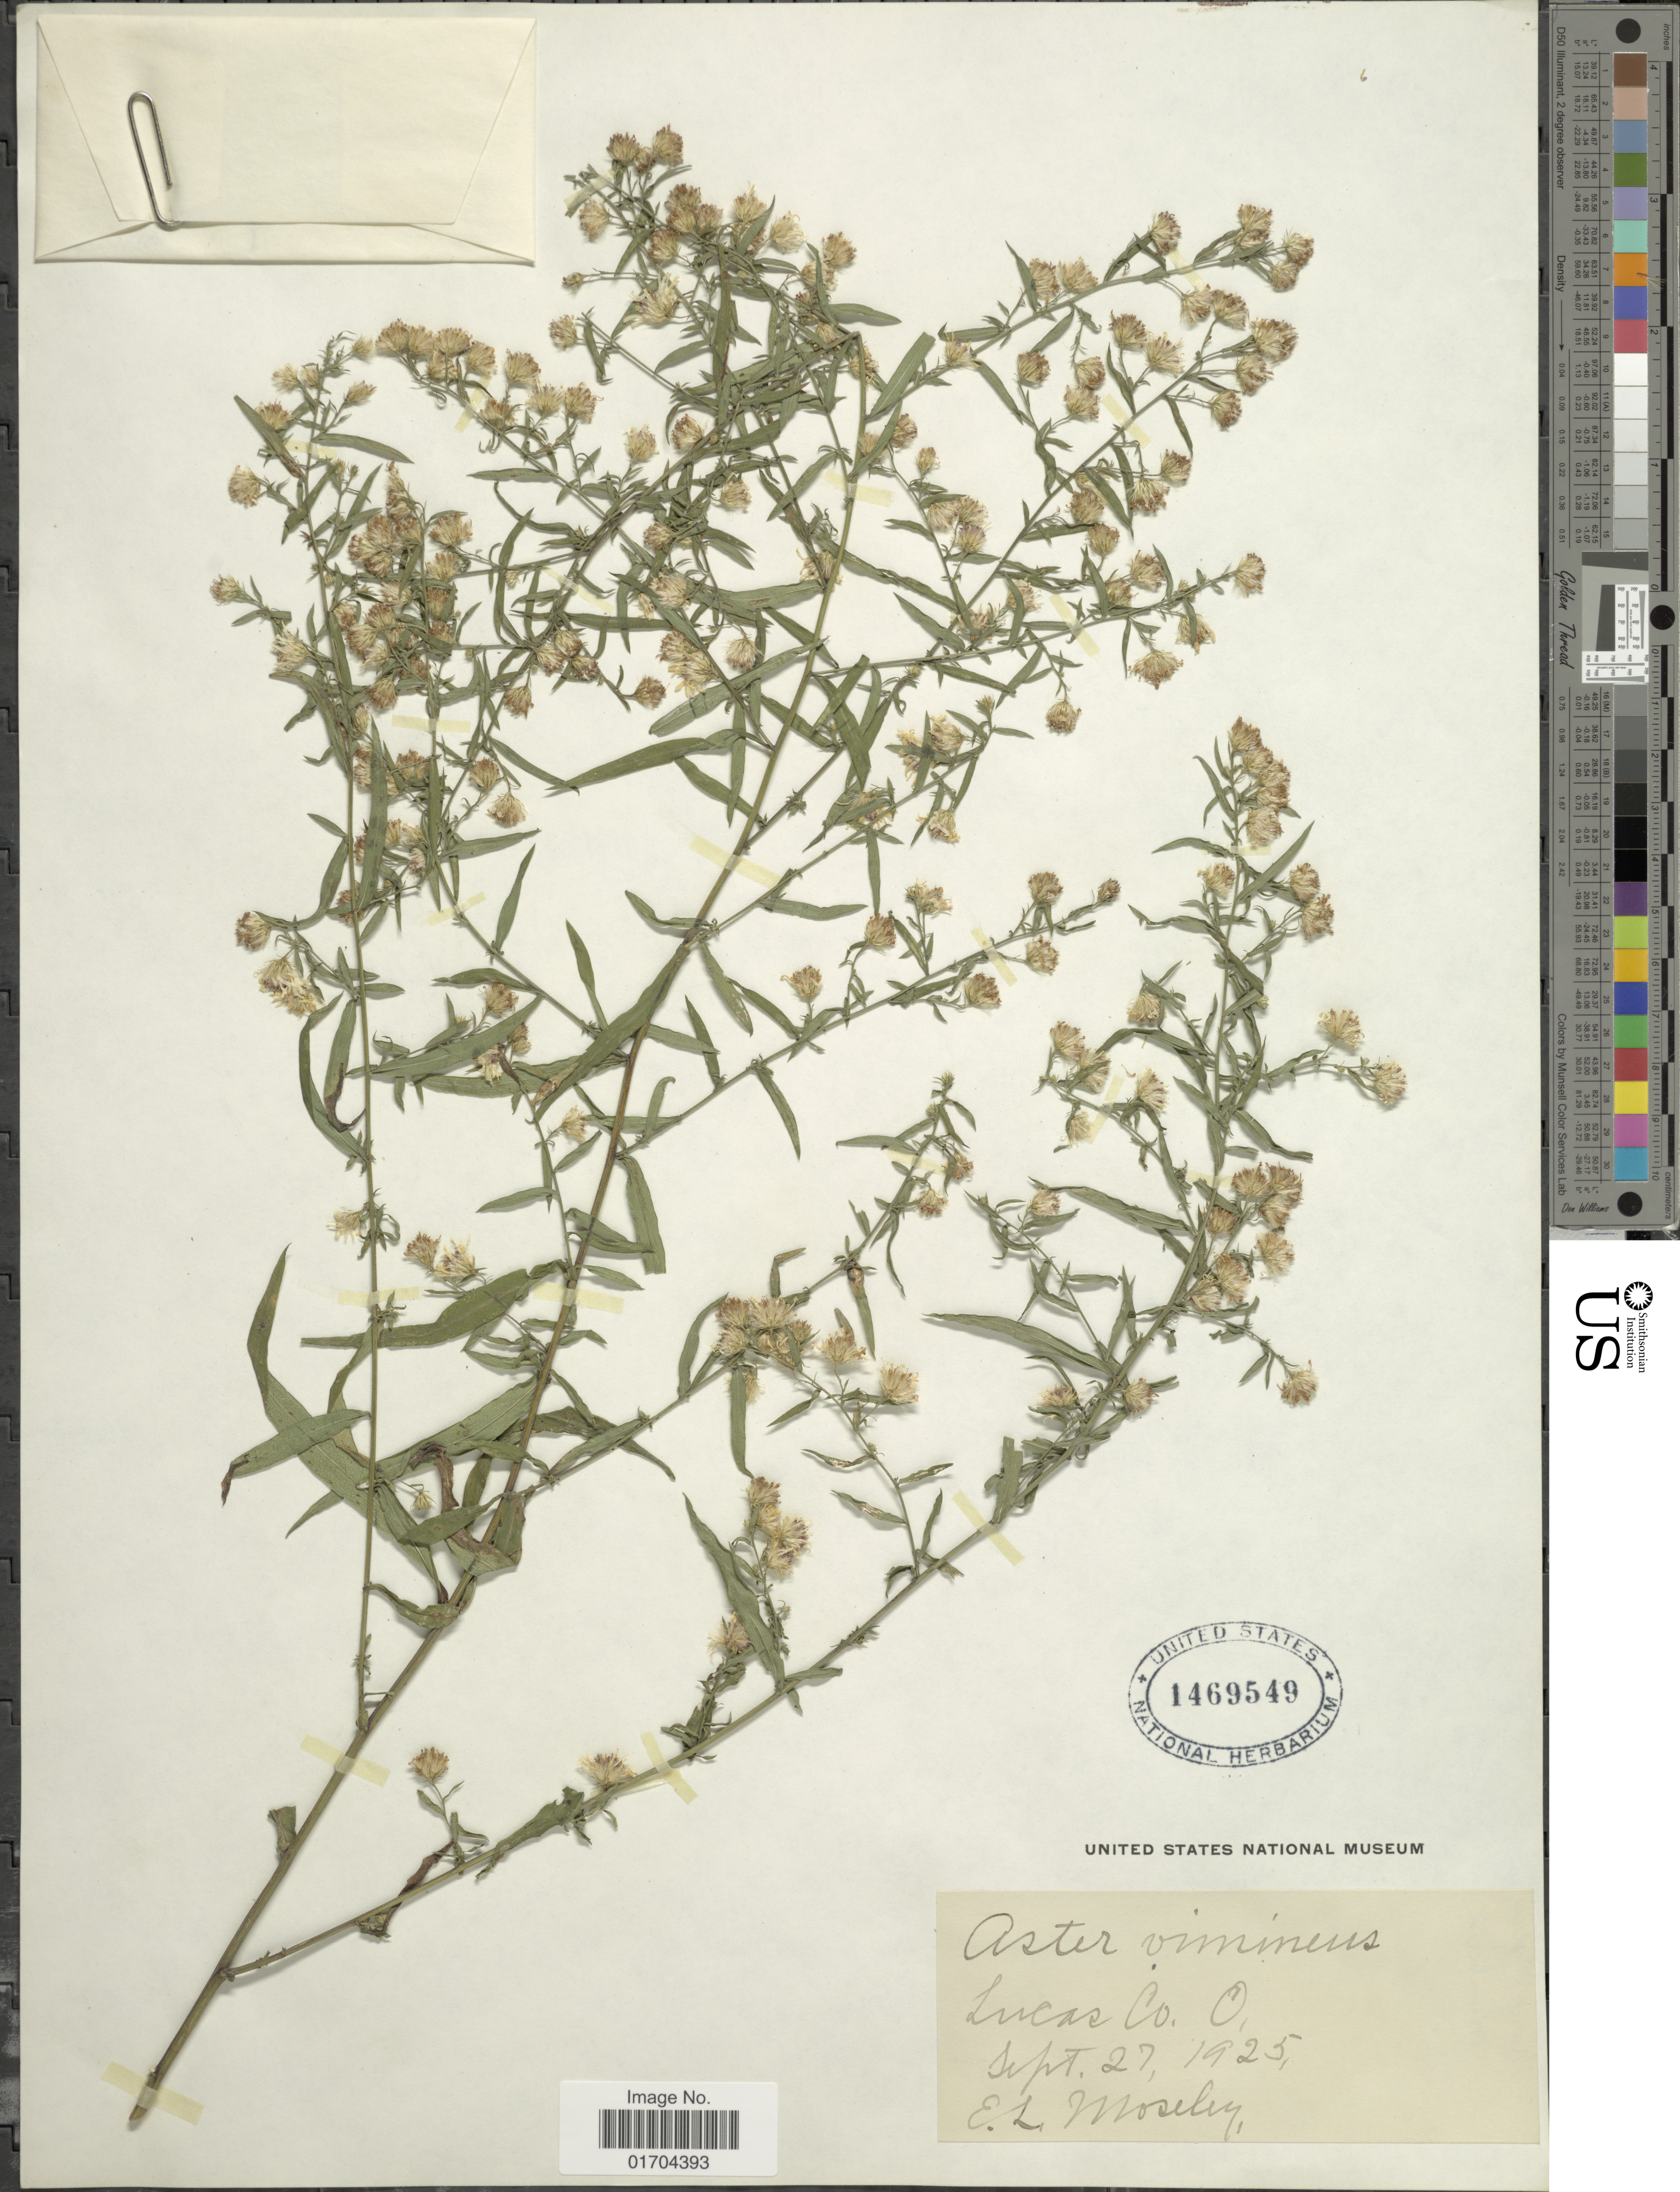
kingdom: Plantae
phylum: Tracheophyta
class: Magnoliopsida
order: Asterales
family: Asteraceae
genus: Symphyotrichum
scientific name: Symphyotrichum sp.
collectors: E. Moseley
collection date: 1925-09-27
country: United States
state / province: Ohio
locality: Lucas Co., O.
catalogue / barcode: US 1469549